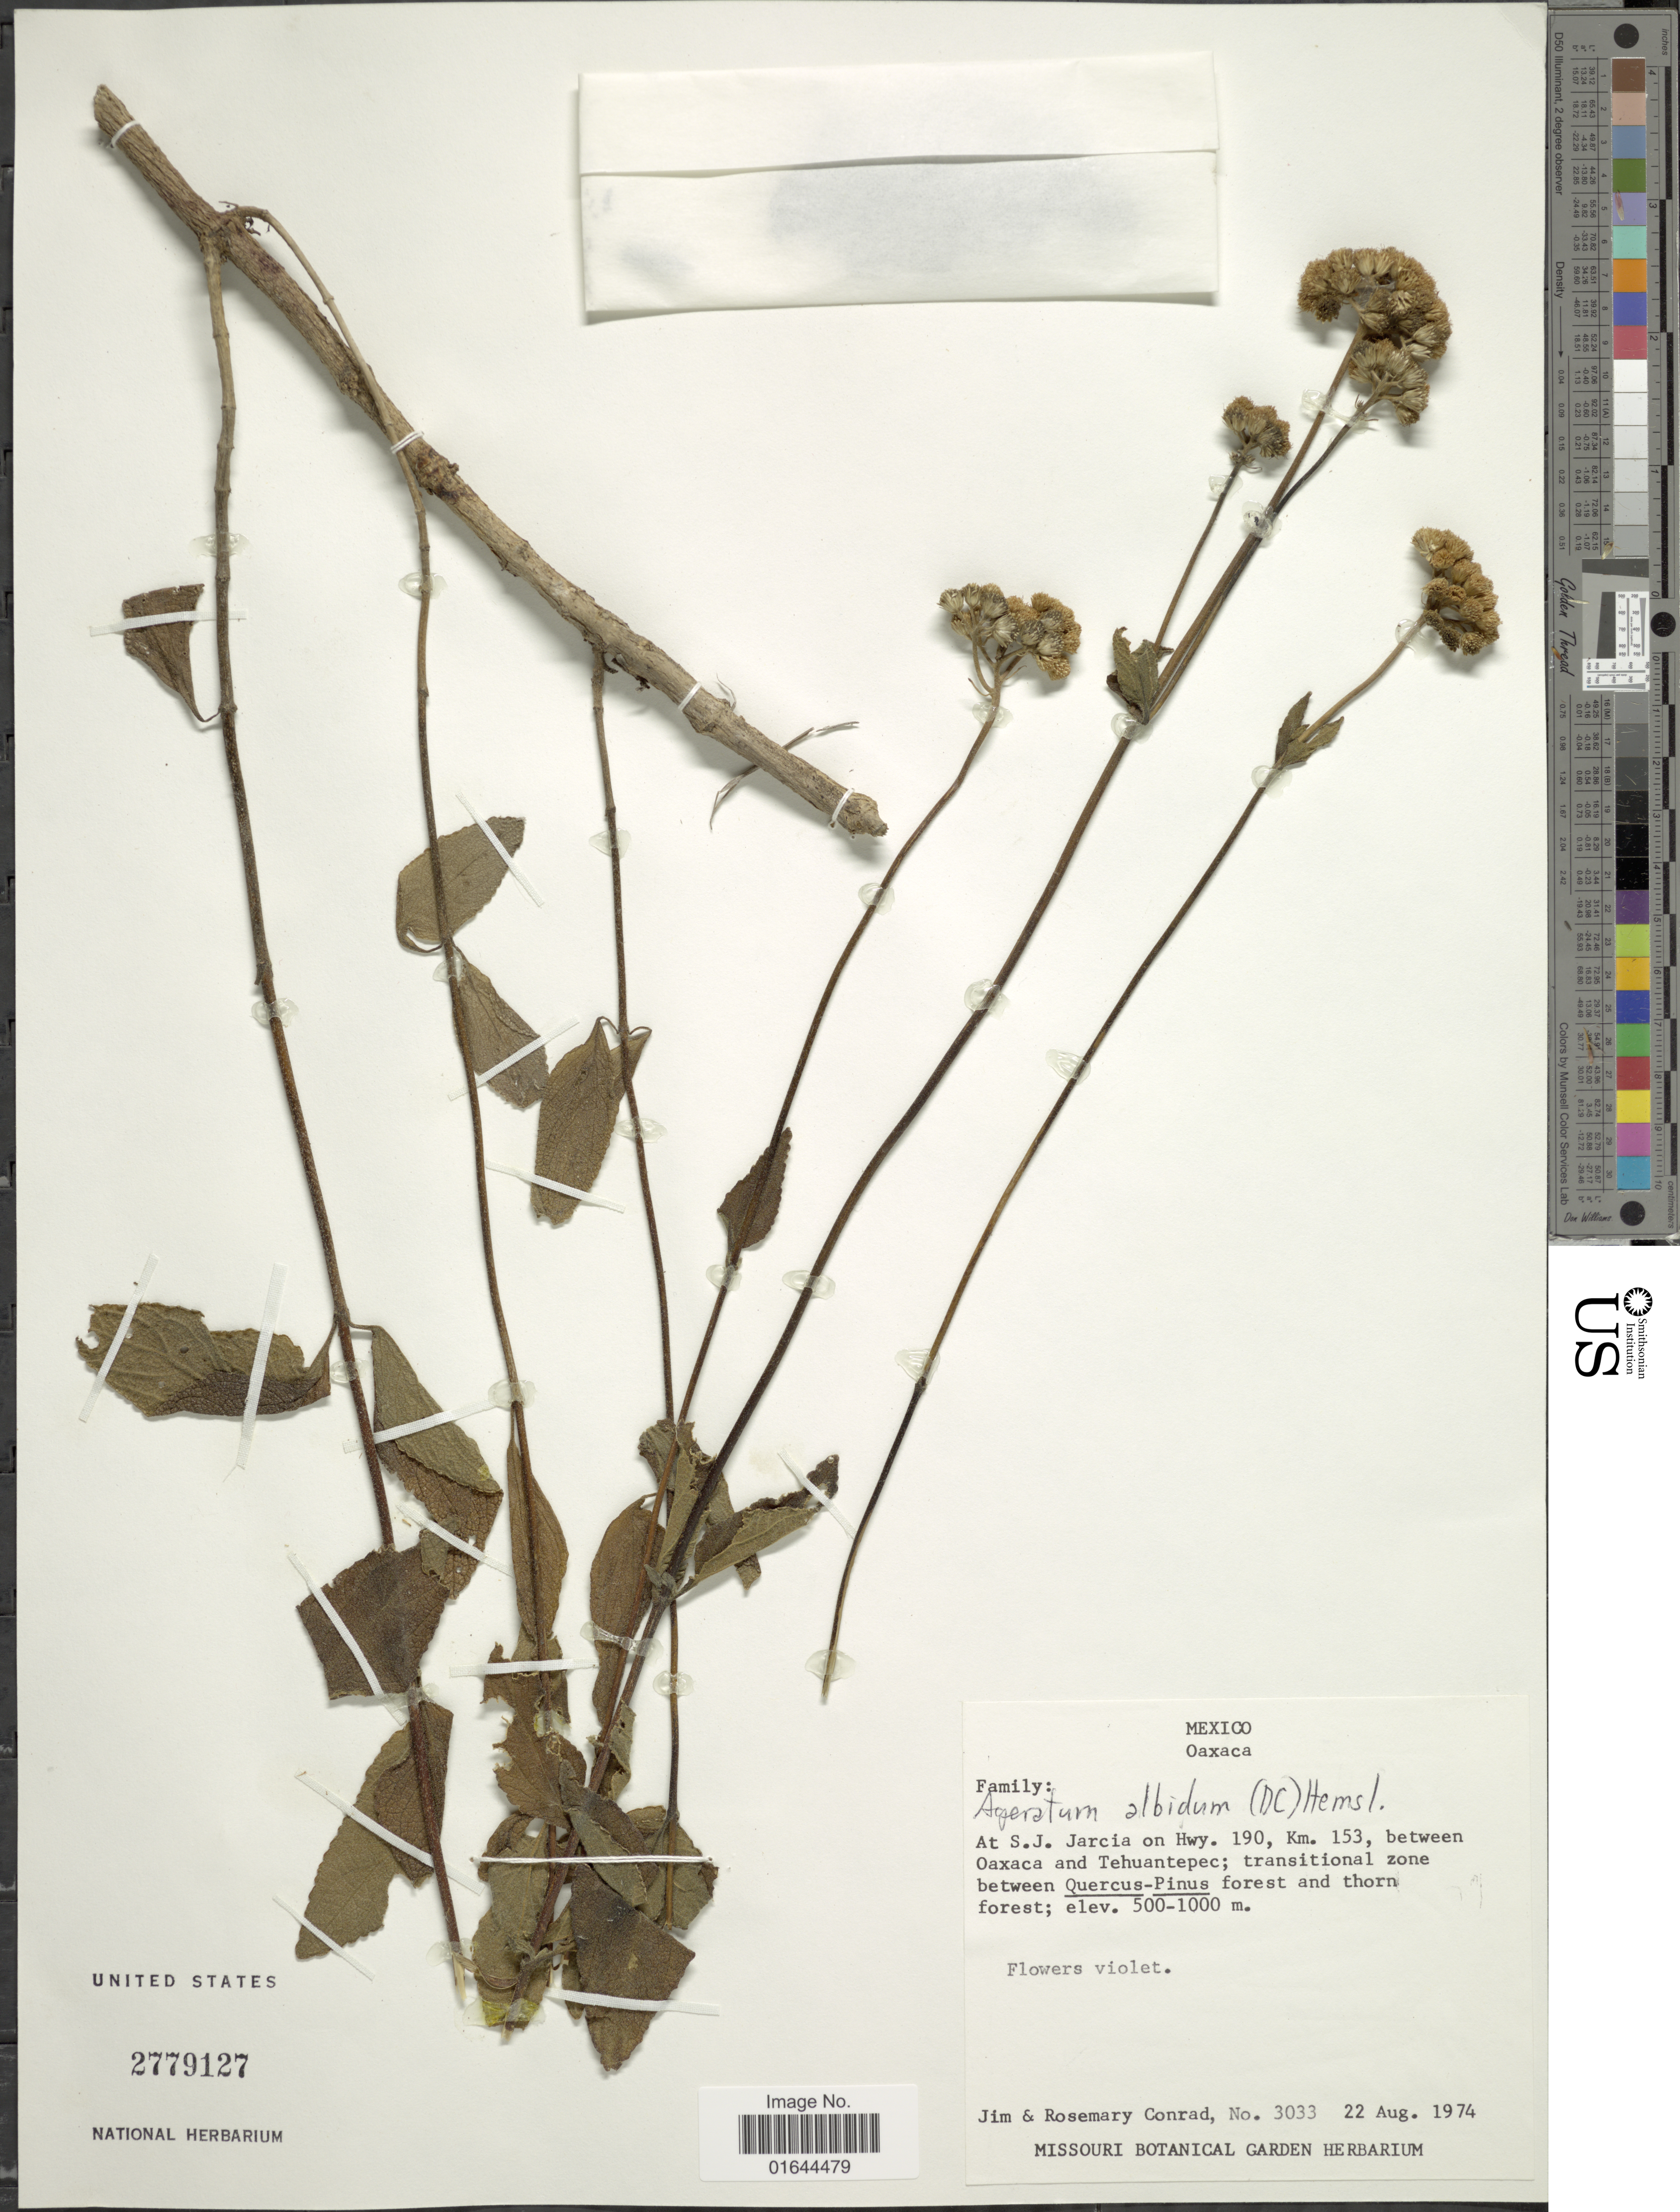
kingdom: Plantae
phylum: Tracheophyta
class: Magnoliopsida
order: Asterales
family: Asteraceae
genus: Ageratum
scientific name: Ageratum albidum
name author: (DC.) Hemsl.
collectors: J. Conrad & R. Conrad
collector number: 3033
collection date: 1974-08-22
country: Mexico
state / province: Oaxaca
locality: Oaxaca. At S. J. Jarcia on Hwy.190, Km.153, between Oaxaca and Tehuantepec.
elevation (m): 500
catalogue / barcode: US 2779127